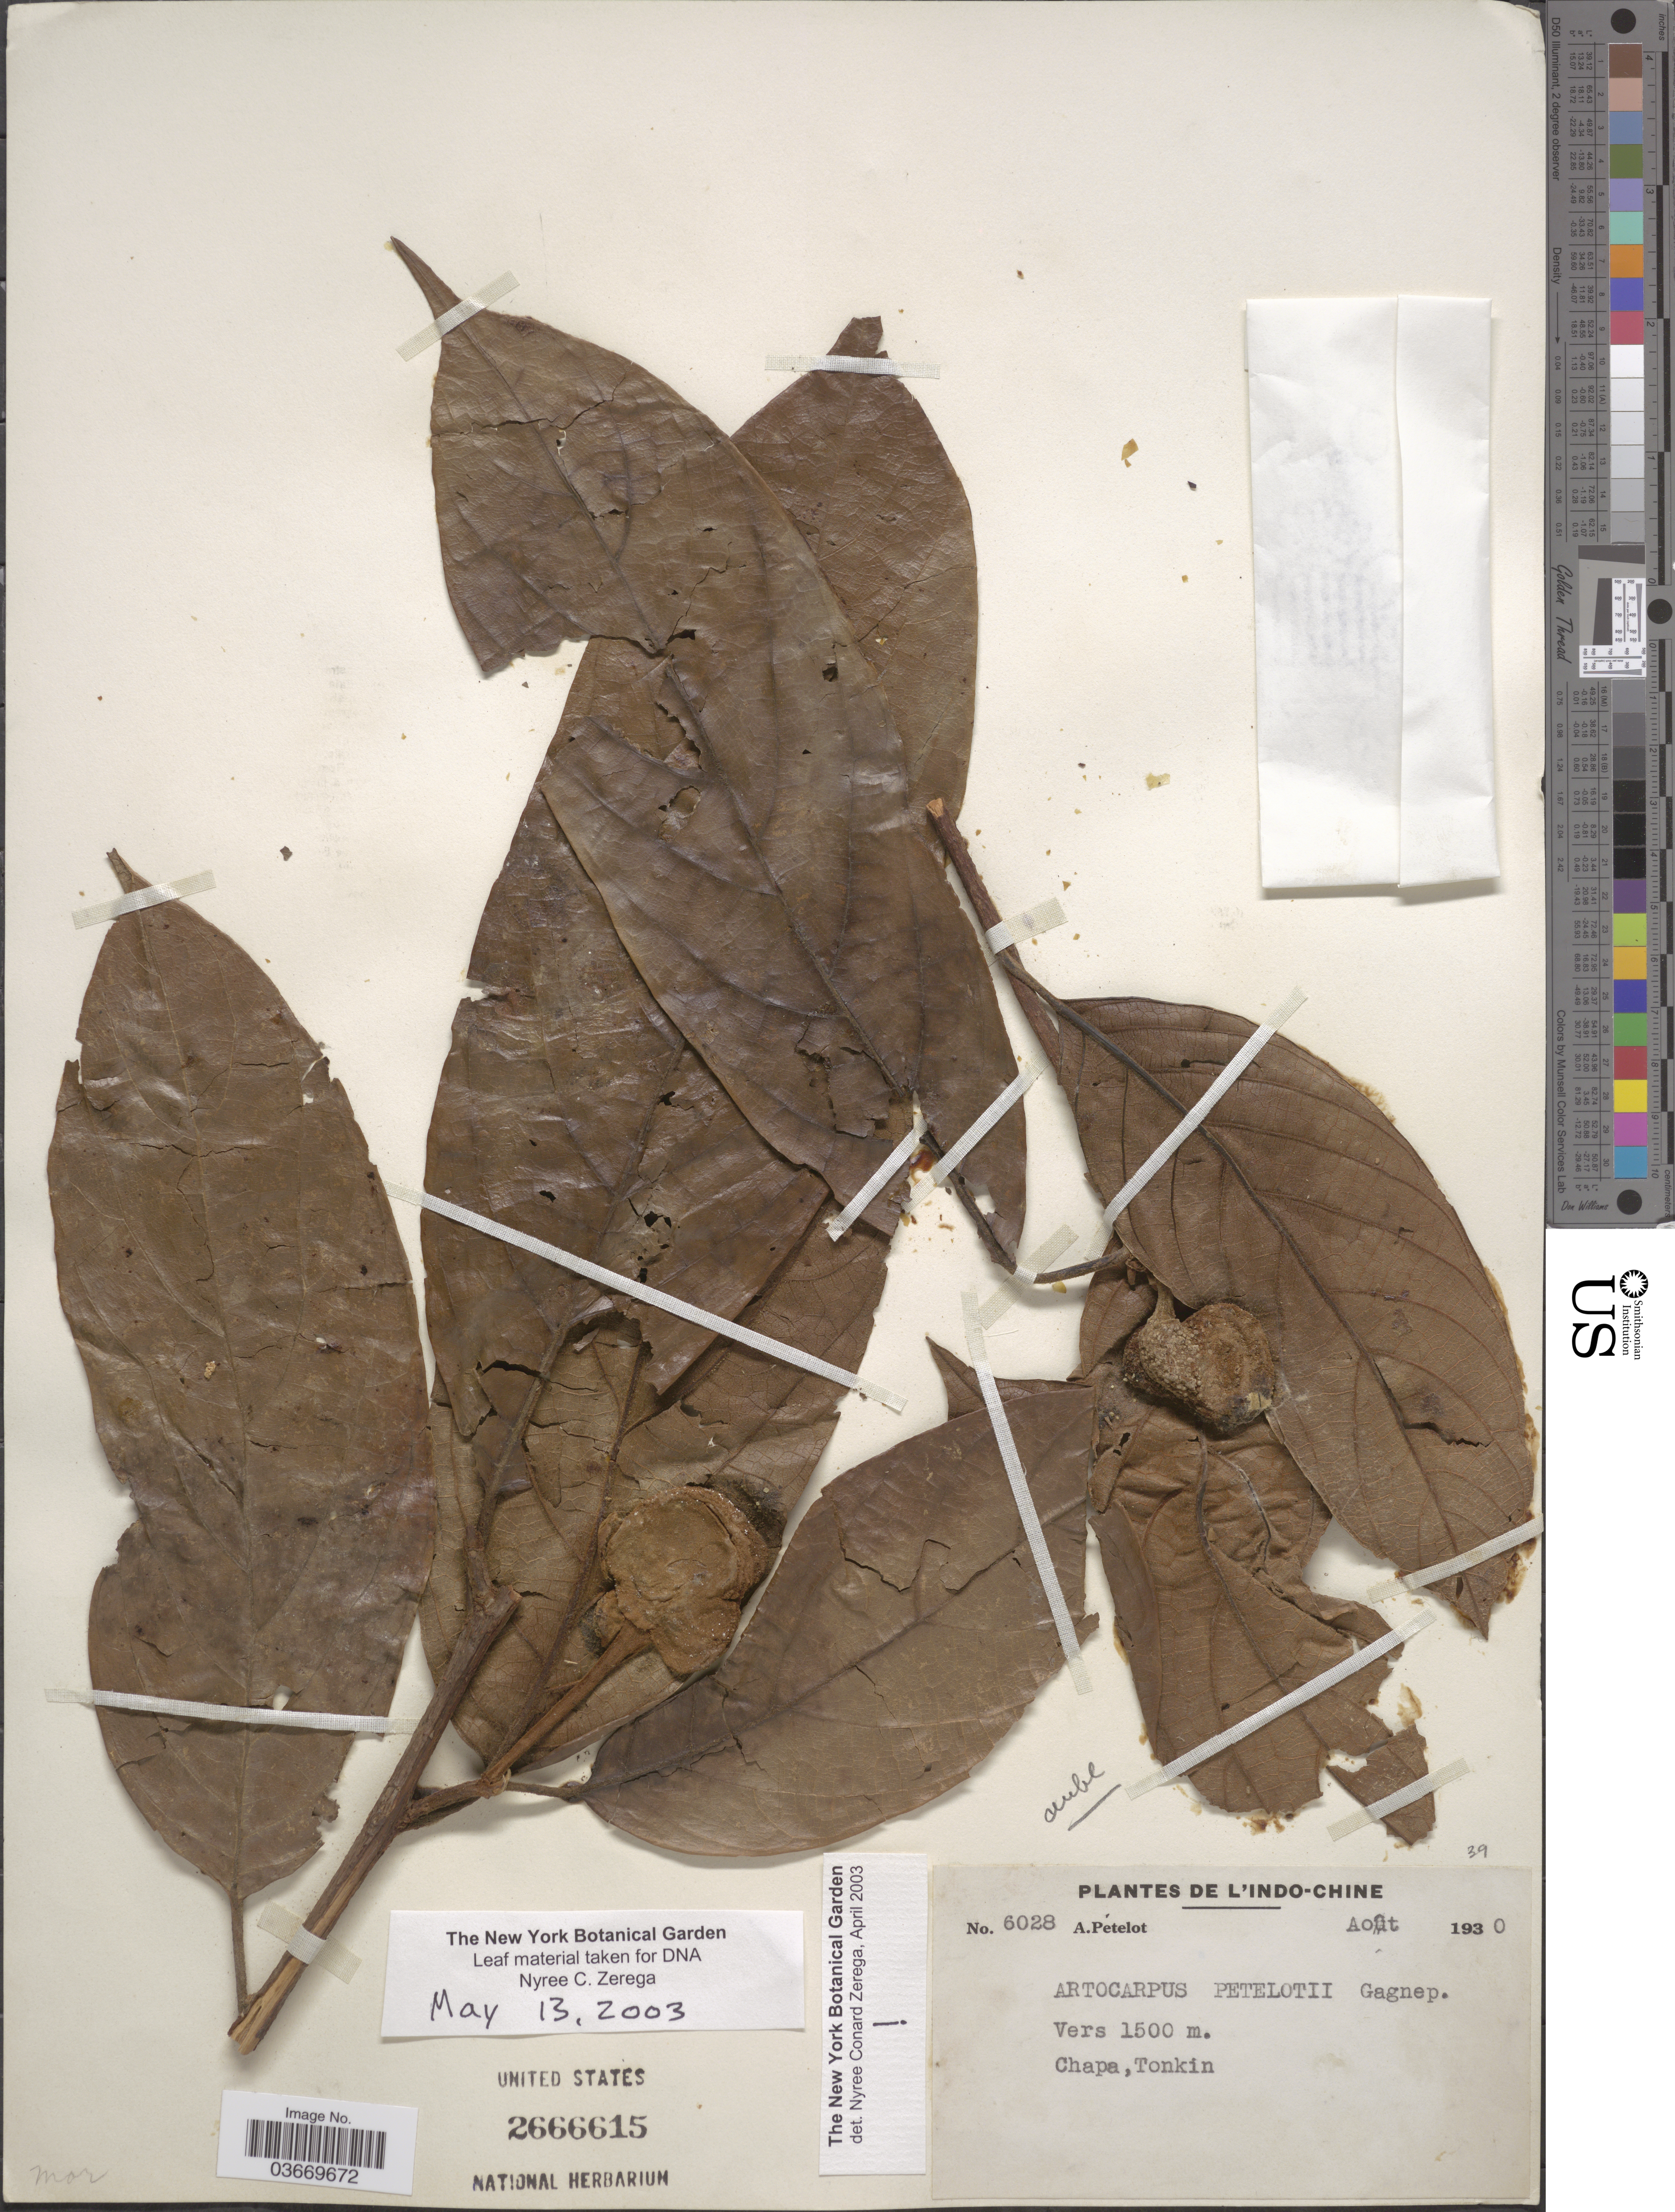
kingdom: Plantae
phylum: Tracheophyta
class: Magnoliopsida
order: Rosales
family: Moraceae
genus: Artocarpus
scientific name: Artocarpus petelotii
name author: Gagnep.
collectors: A. Petelot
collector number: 6028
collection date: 1930-08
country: Vietnam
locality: L'Indo-Chine. Chapa, Tonkin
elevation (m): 1500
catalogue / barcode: US 2666615